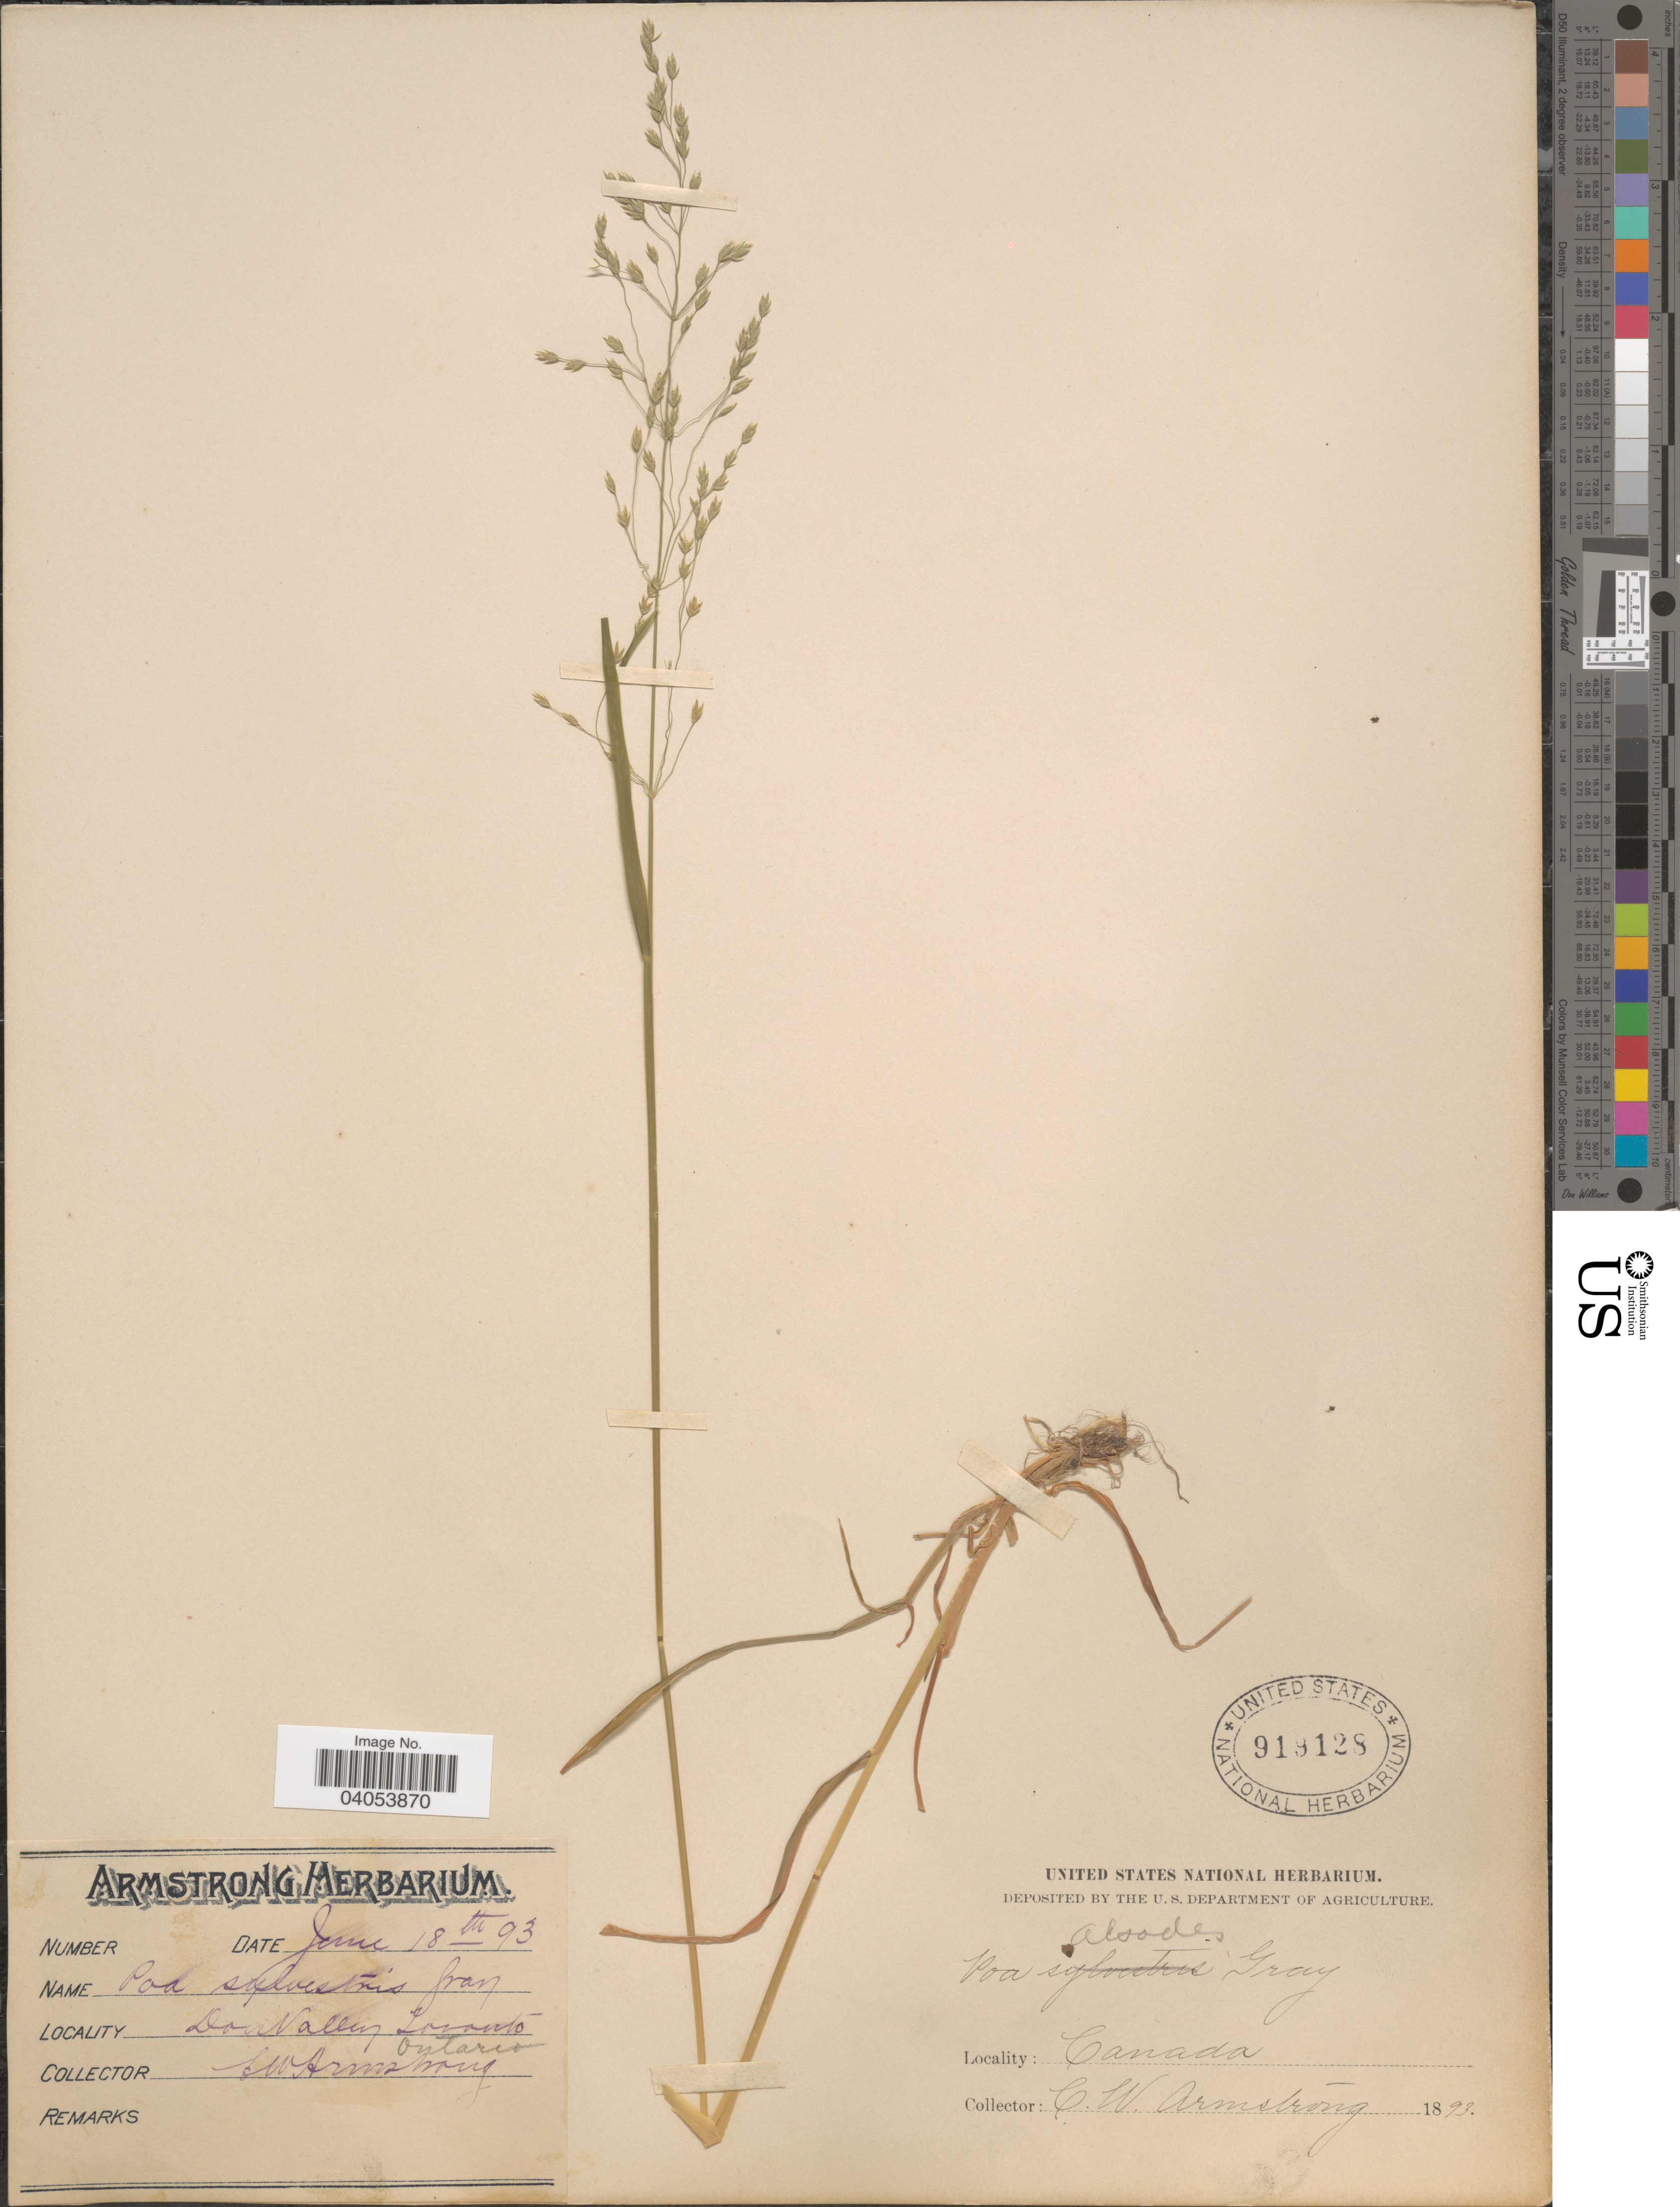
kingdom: Plantae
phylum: Tracheophyta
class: Liliopsida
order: Poales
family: Poaceae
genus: Poa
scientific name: Poa alsodes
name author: A. Gray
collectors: C. W. Armstrong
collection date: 1893-06-18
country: Canada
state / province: Ontario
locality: Dan Valley, Toronto.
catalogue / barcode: US 919128